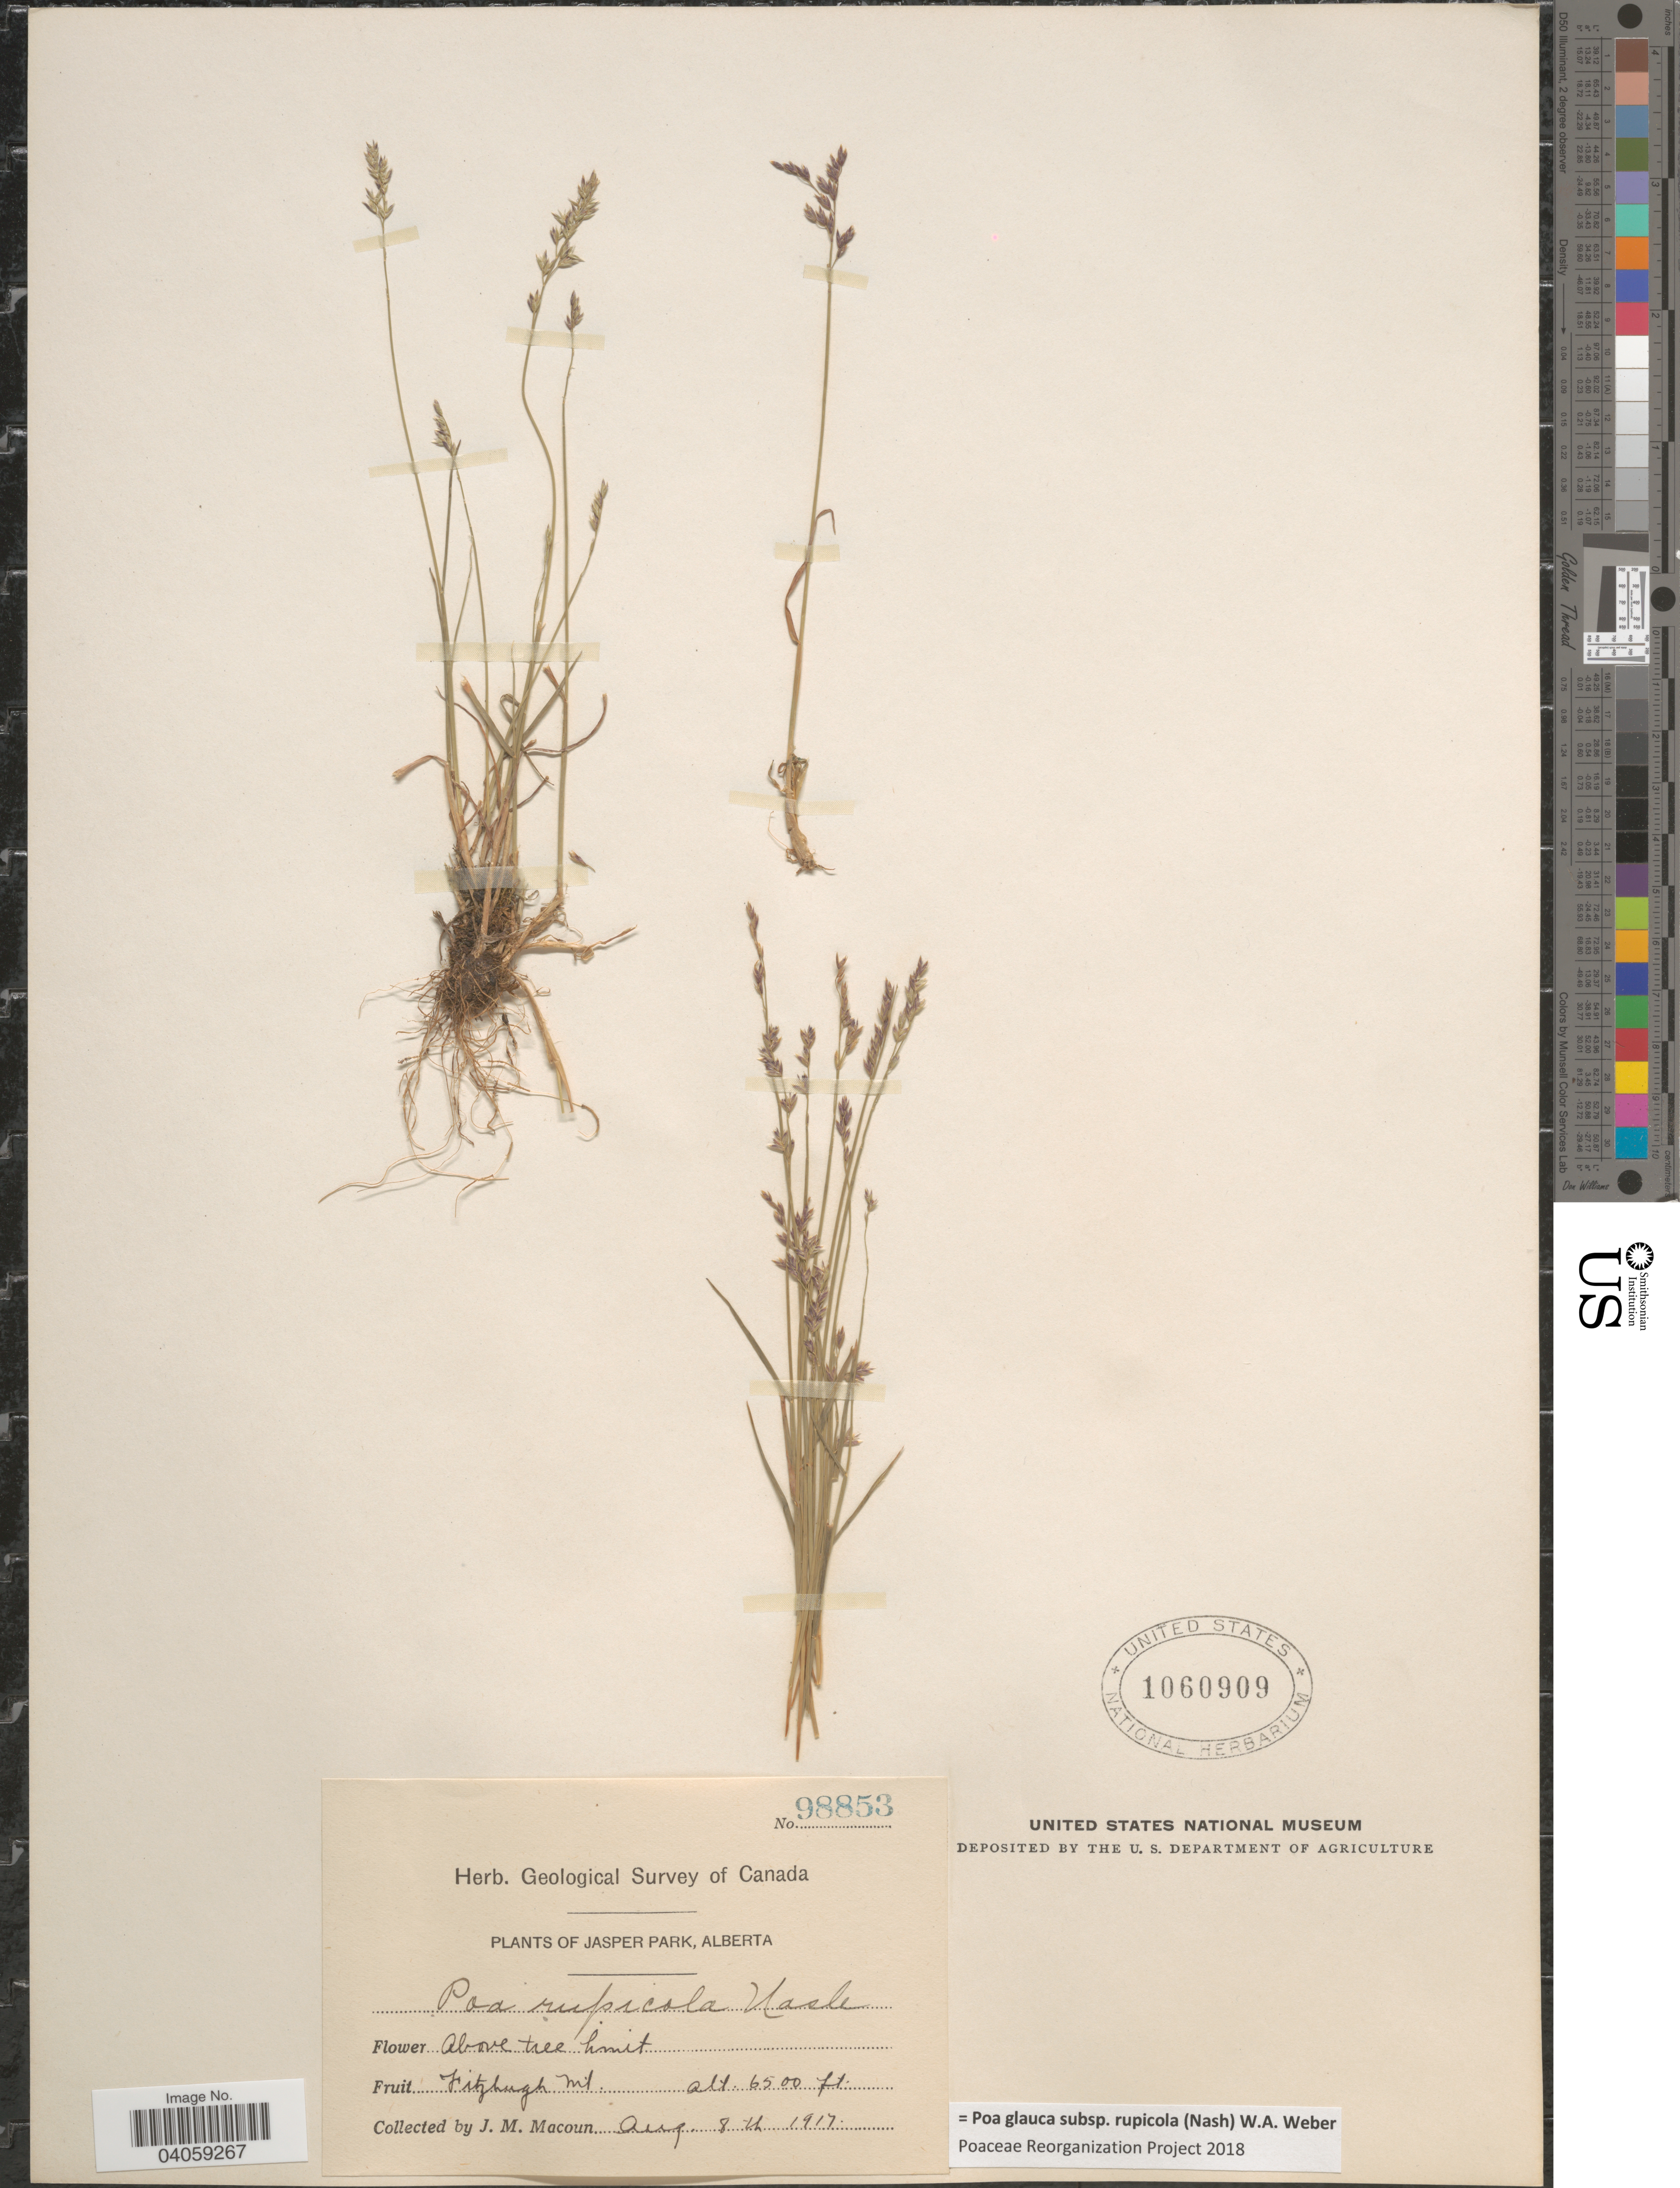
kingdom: Plantae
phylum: Tracheophyta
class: Liliopsida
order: Poales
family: Poaceae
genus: Poa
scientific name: Poa glauca subsp. rupicola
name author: (Nash) W.A. Weber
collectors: J. M. Macoun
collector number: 98853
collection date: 1917-08-08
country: Canada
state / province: Alberta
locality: Jasper Park. Fitzhugh Mt.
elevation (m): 1981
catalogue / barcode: US 1060909